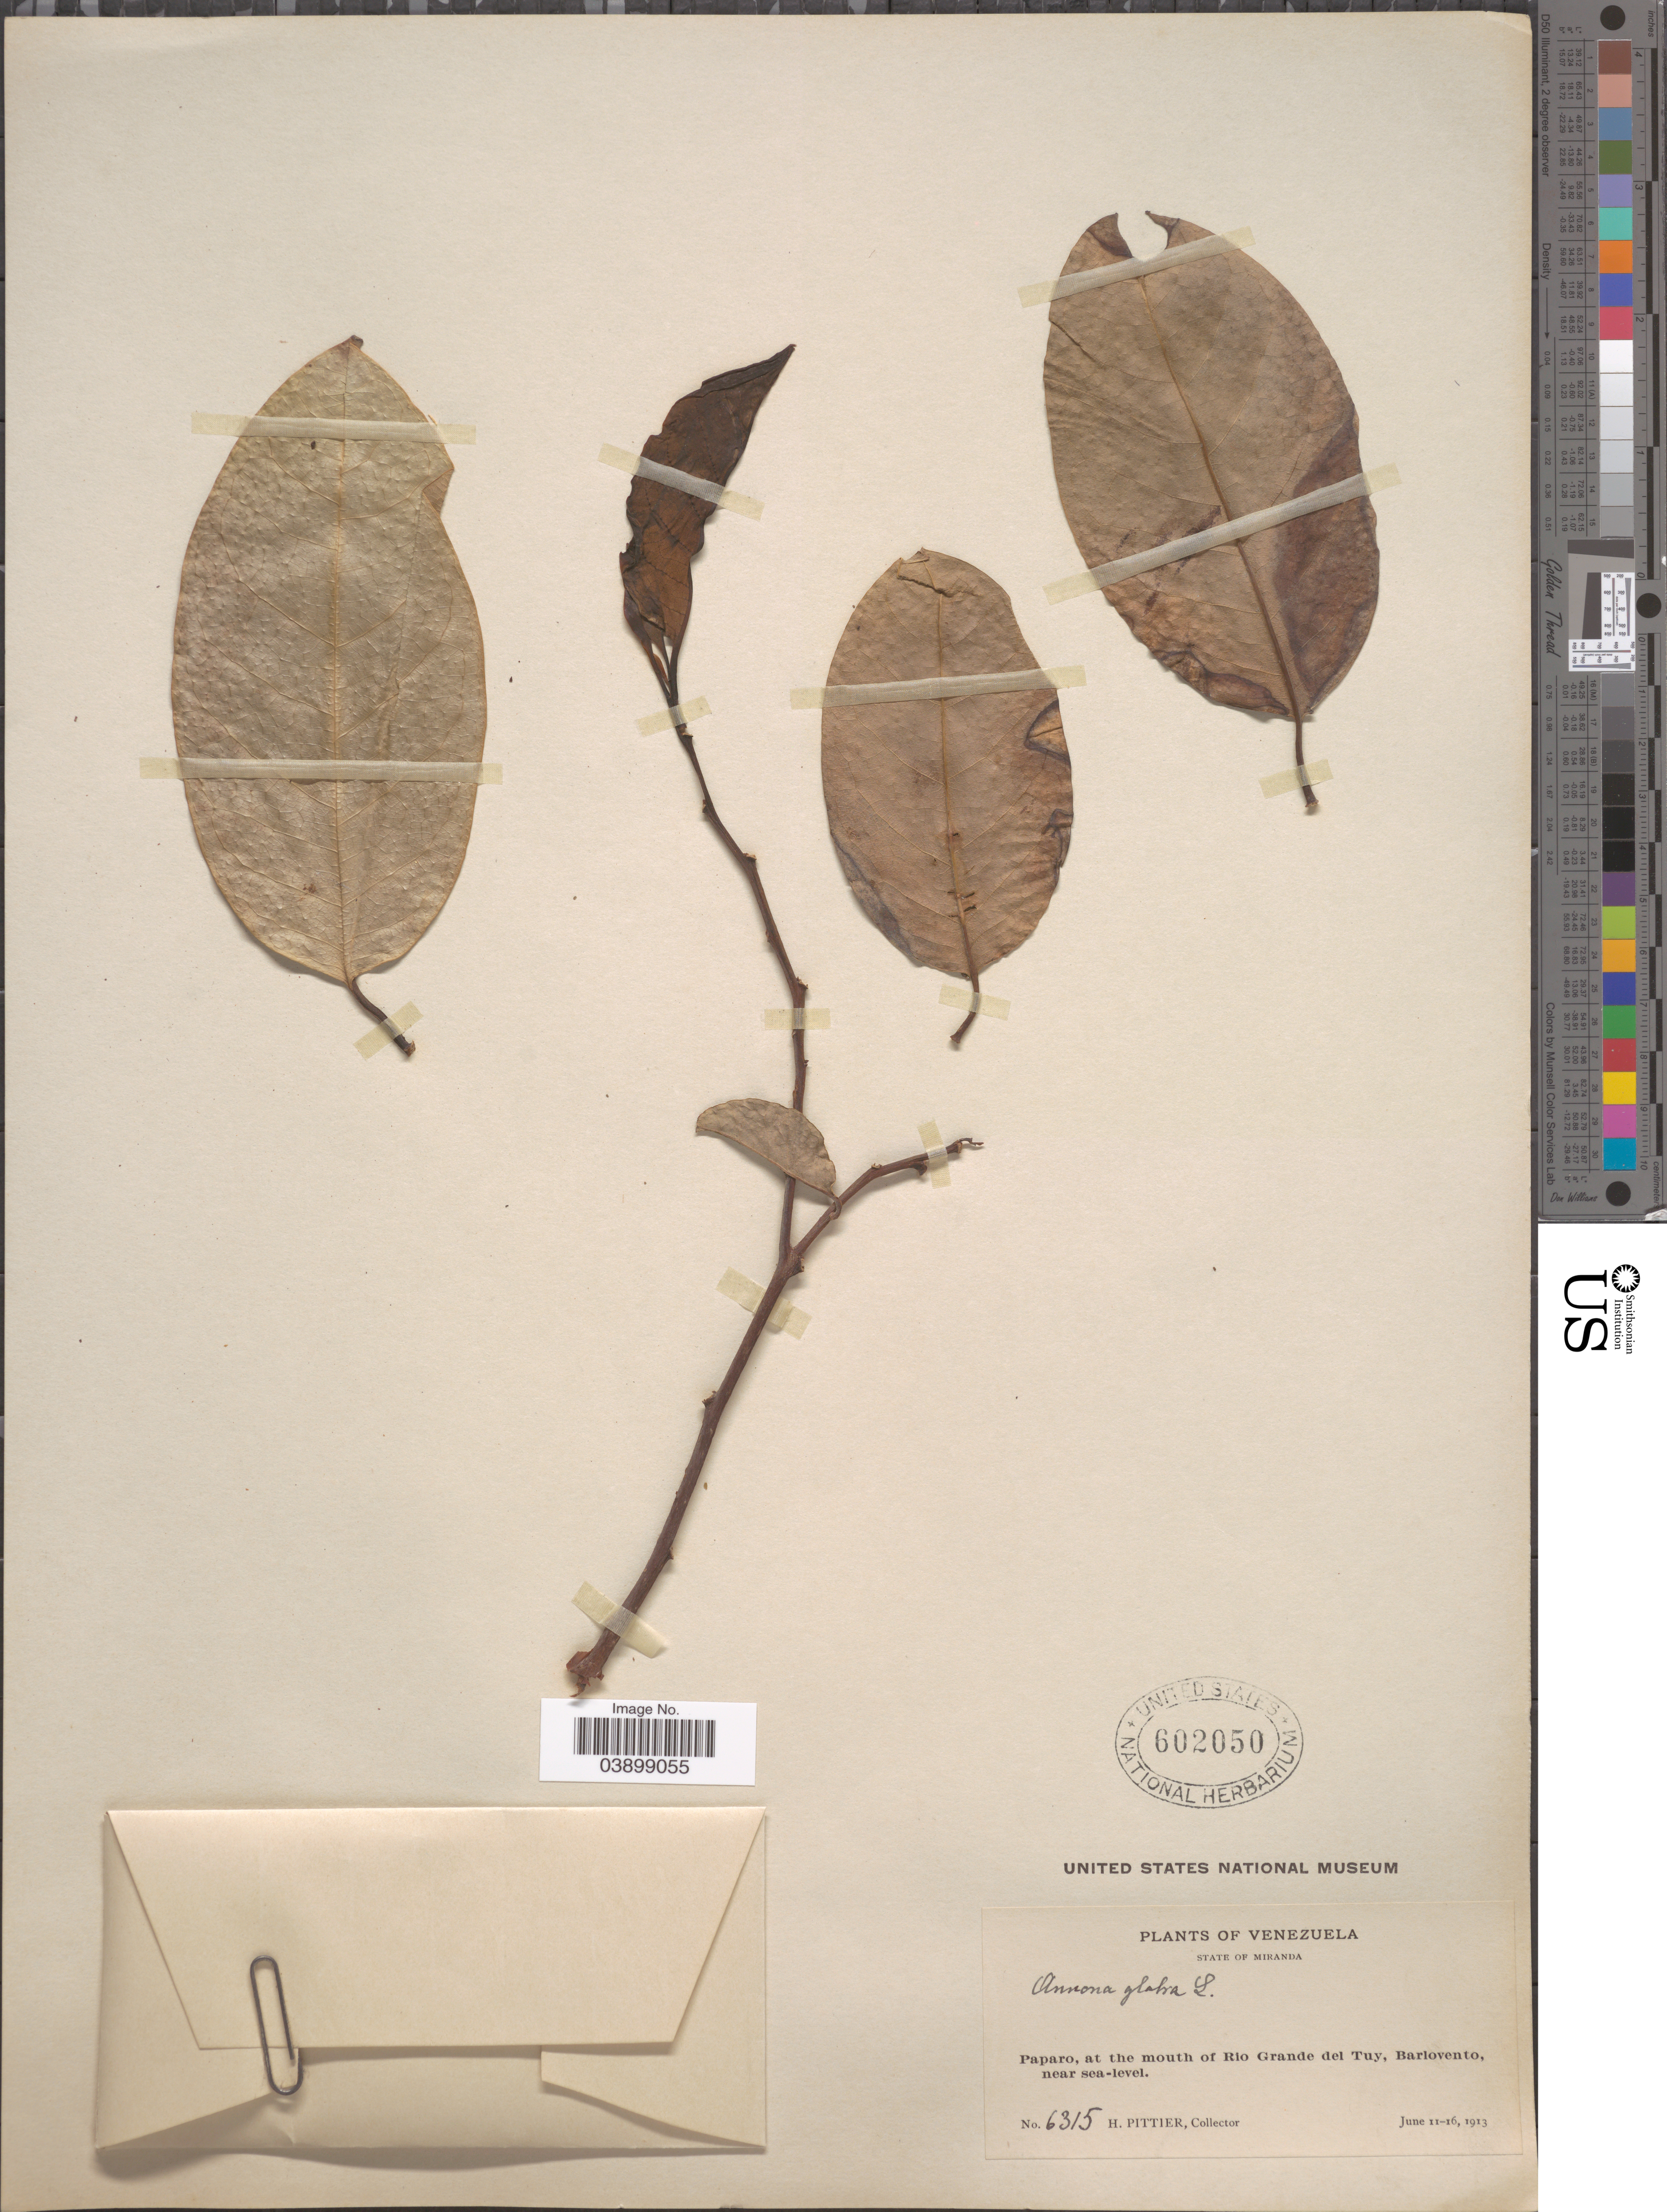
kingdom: Plantae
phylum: Tracheophyta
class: Magnoliopsida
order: Magnoliales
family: Annonaceae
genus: Annona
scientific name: Annona glabra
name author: L.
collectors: H. F. Pittier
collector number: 6315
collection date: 1913-06-11/1913-06-16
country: Venezuela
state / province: Miranda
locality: Paparo, at the mouth of Rio Grande del Tuy, Bariovento.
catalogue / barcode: US 602050